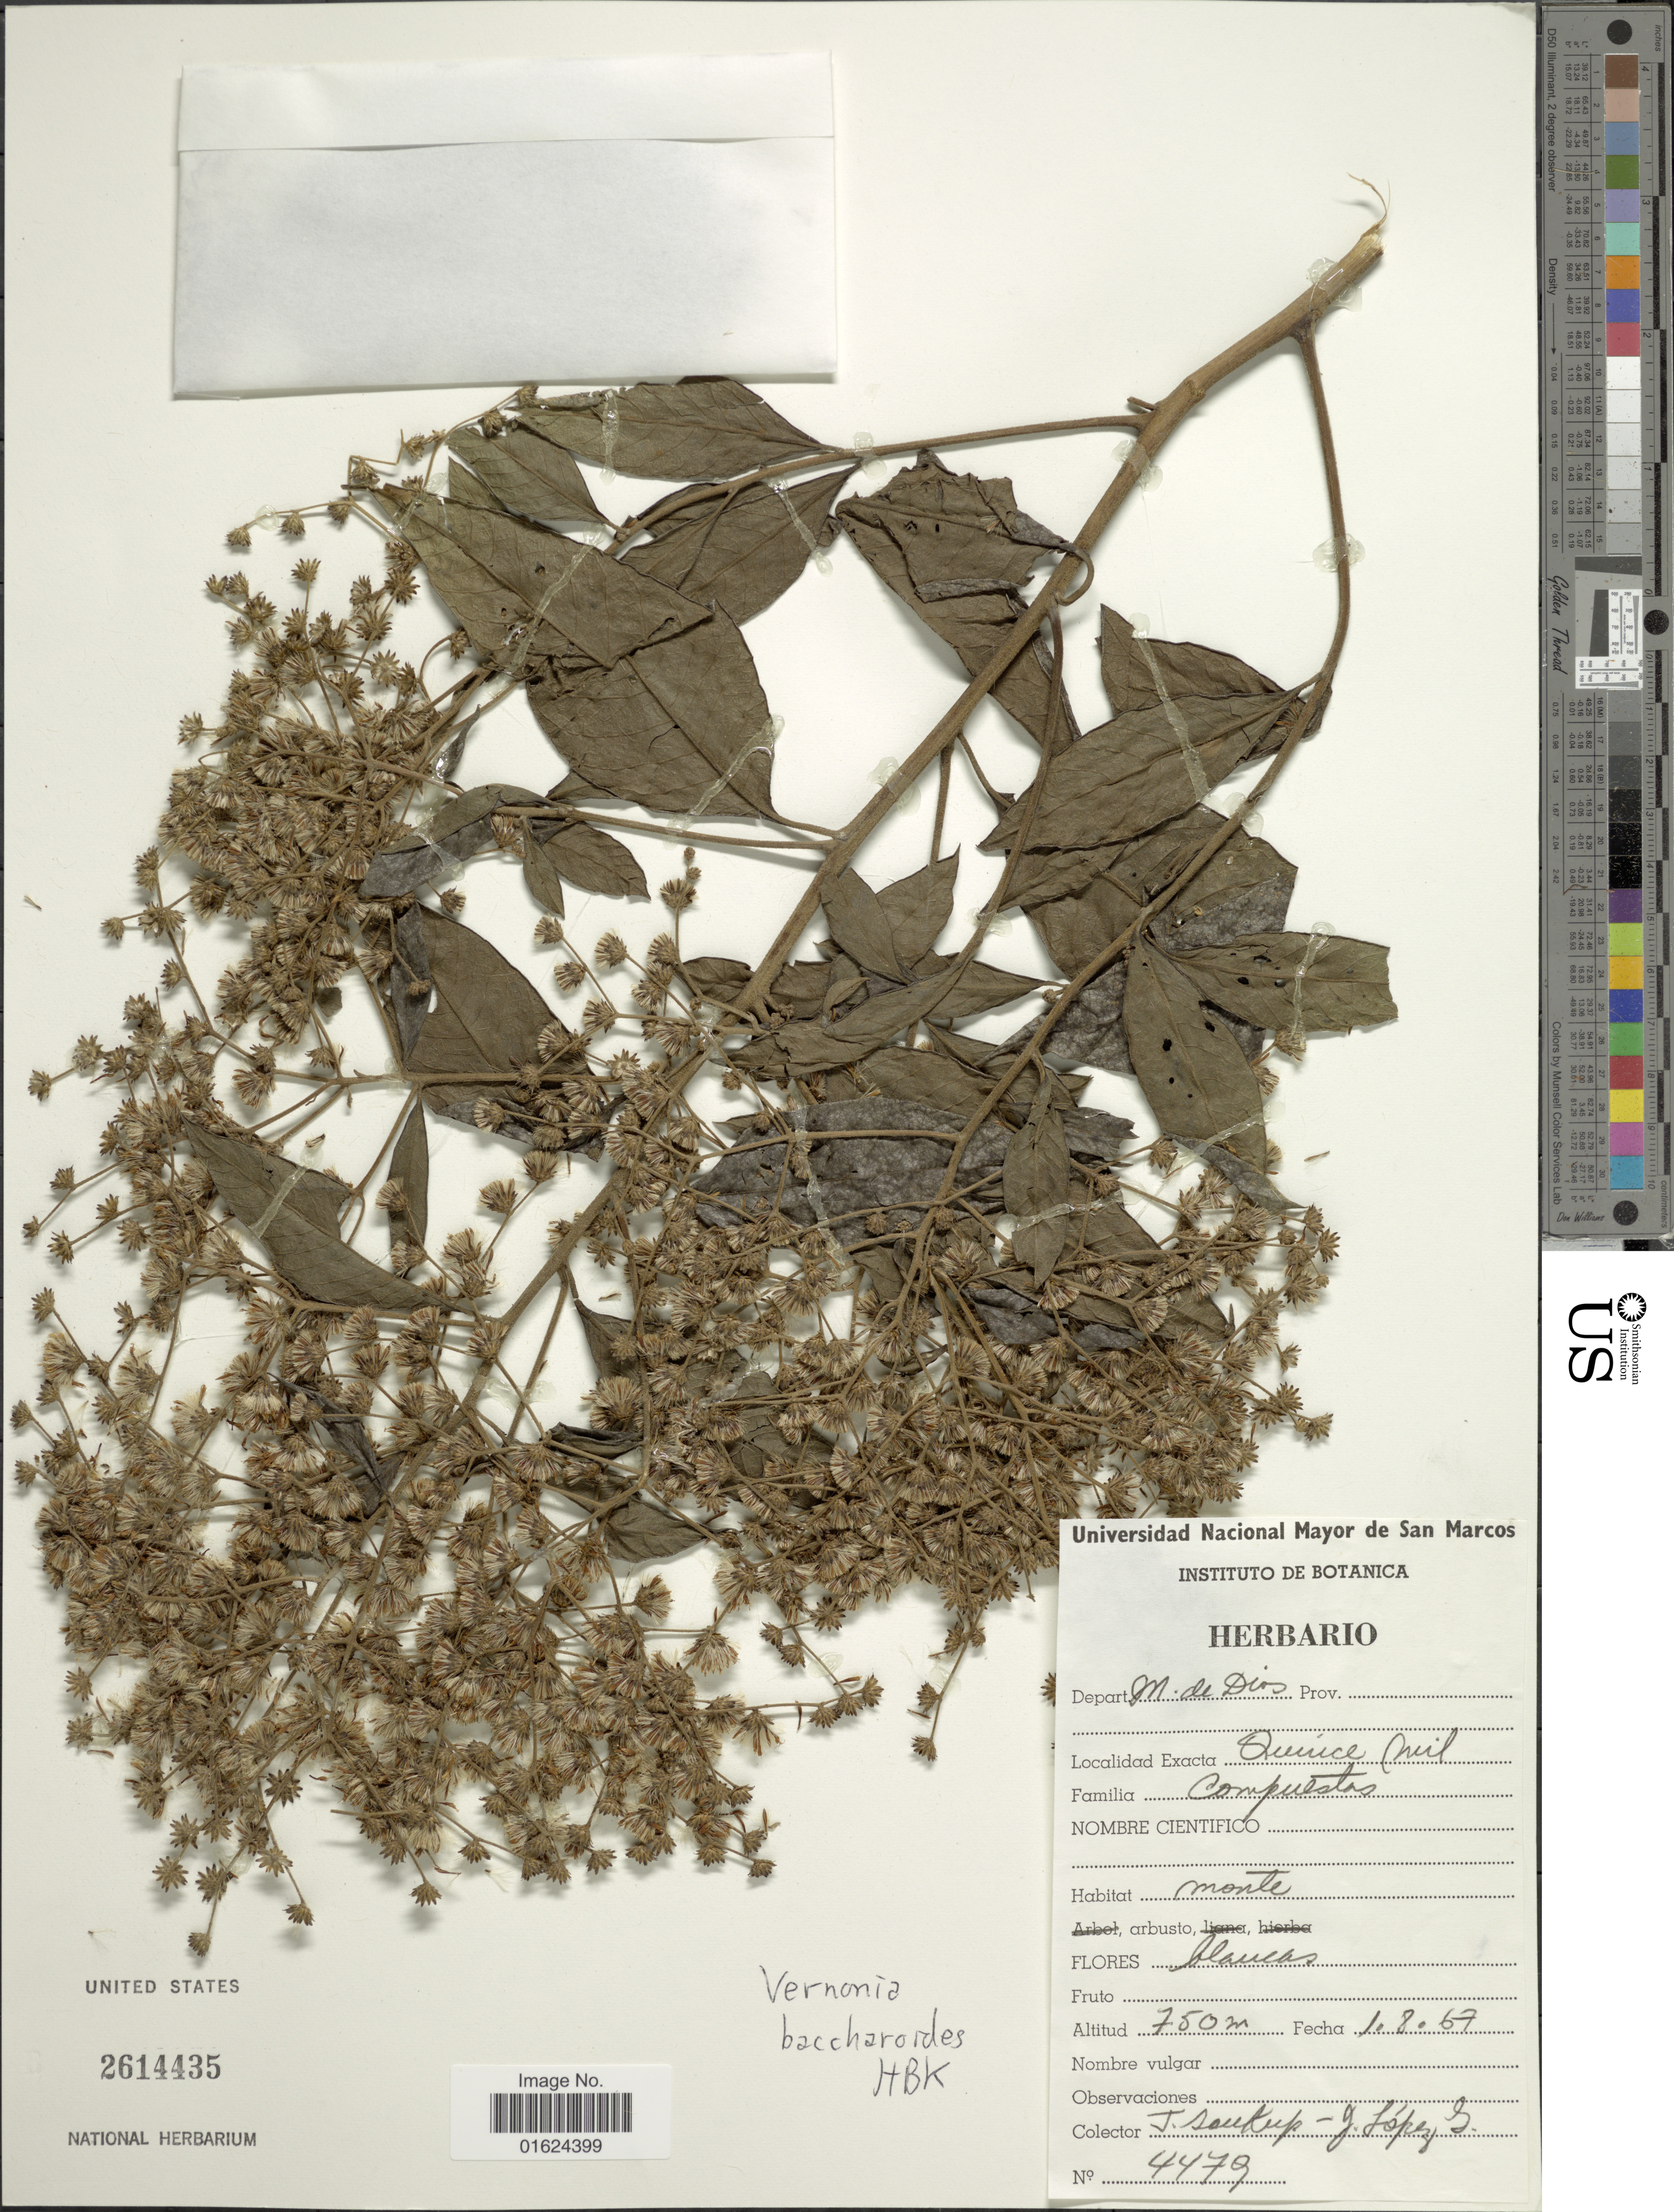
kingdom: Plantae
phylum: Tracheophyta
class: Magnoliopsida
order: Asterales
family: Asteraceae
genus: Vernonanthura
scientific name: Vernonanthura patens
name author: (Kunth) H. Rob.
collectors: J. Soukop & G. Lopez S.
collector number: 4479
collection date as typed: Transcribed d/m/y: 1/8/67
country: Peru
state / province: Madre de Dios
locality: Depart. M. de Dios. Quinice Mil.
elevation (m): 750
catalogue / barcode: US 2614435